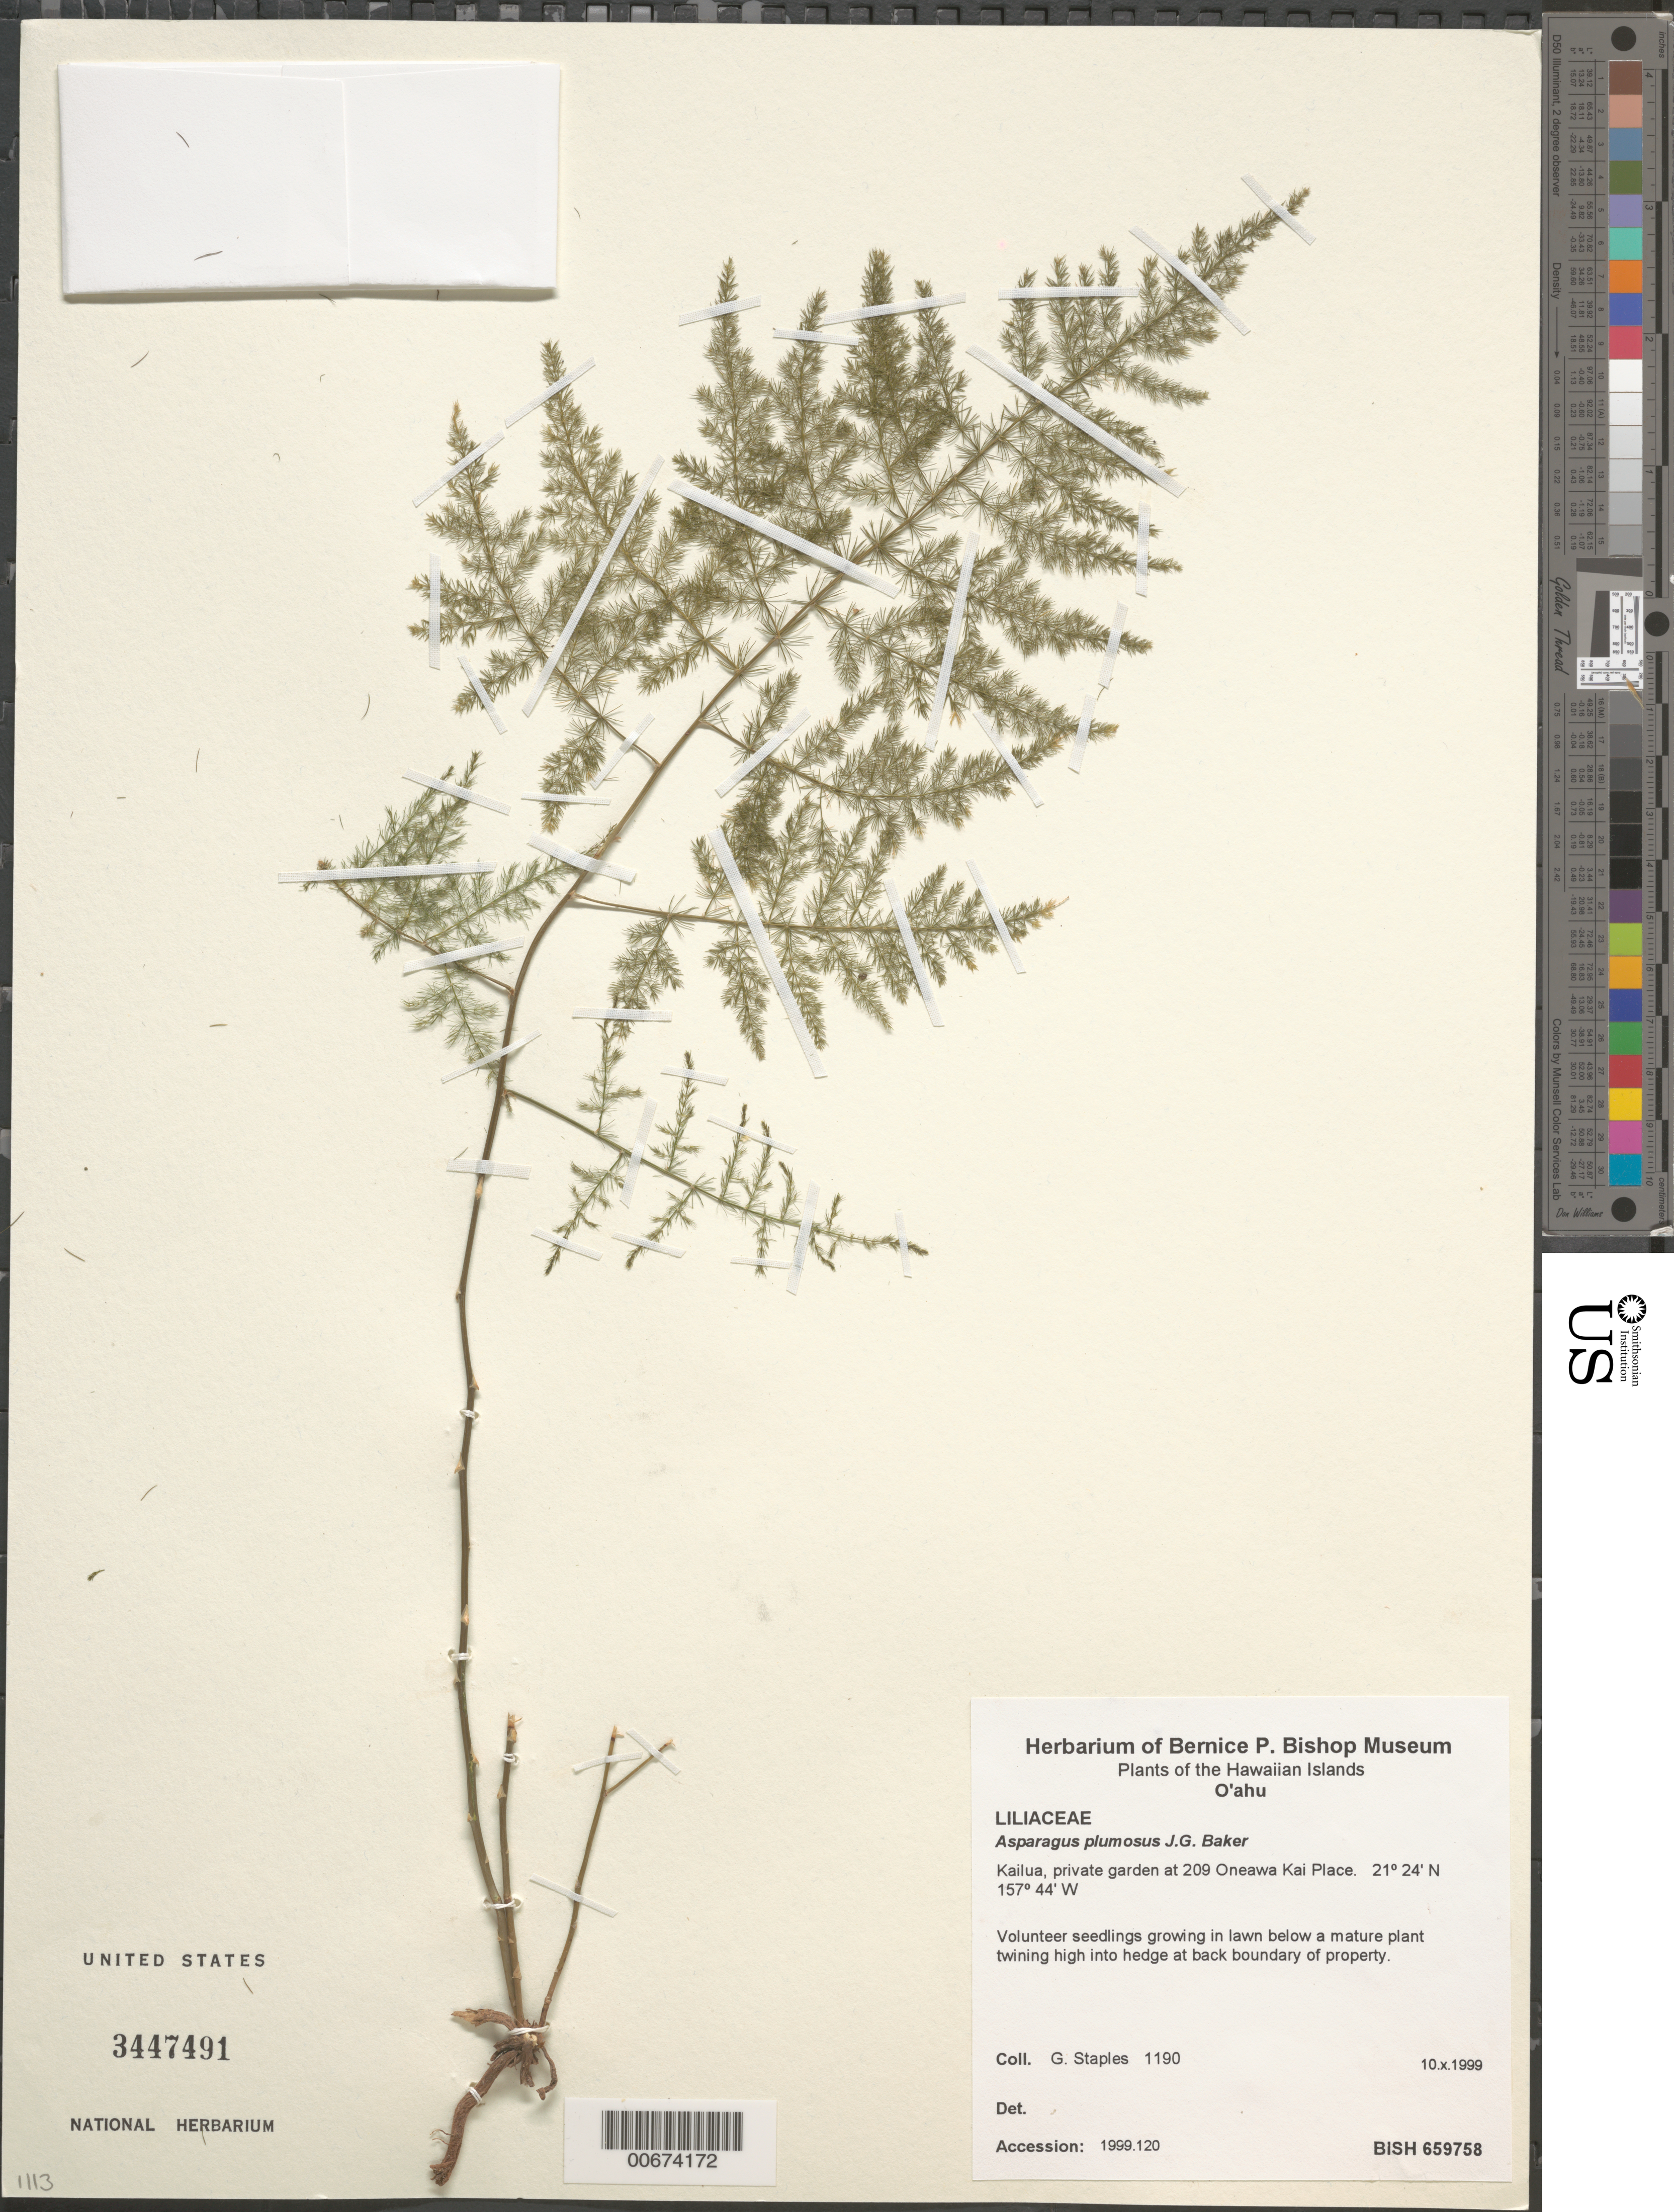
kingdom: Plantae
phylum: Tracheophyta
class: Liliopsida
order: Asparagales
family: Asparagaceae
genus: Asparagus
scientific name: Asparagus plumosus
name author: Baker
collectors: G. Staples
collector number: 1190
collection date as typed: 10 Oct 1999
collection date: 1999-10-10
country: United States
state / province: Hawaii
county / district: Hawaii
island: Oahu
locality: Kailua, private garden at 209 Oneawa Kai Place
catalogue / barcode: US 3447491